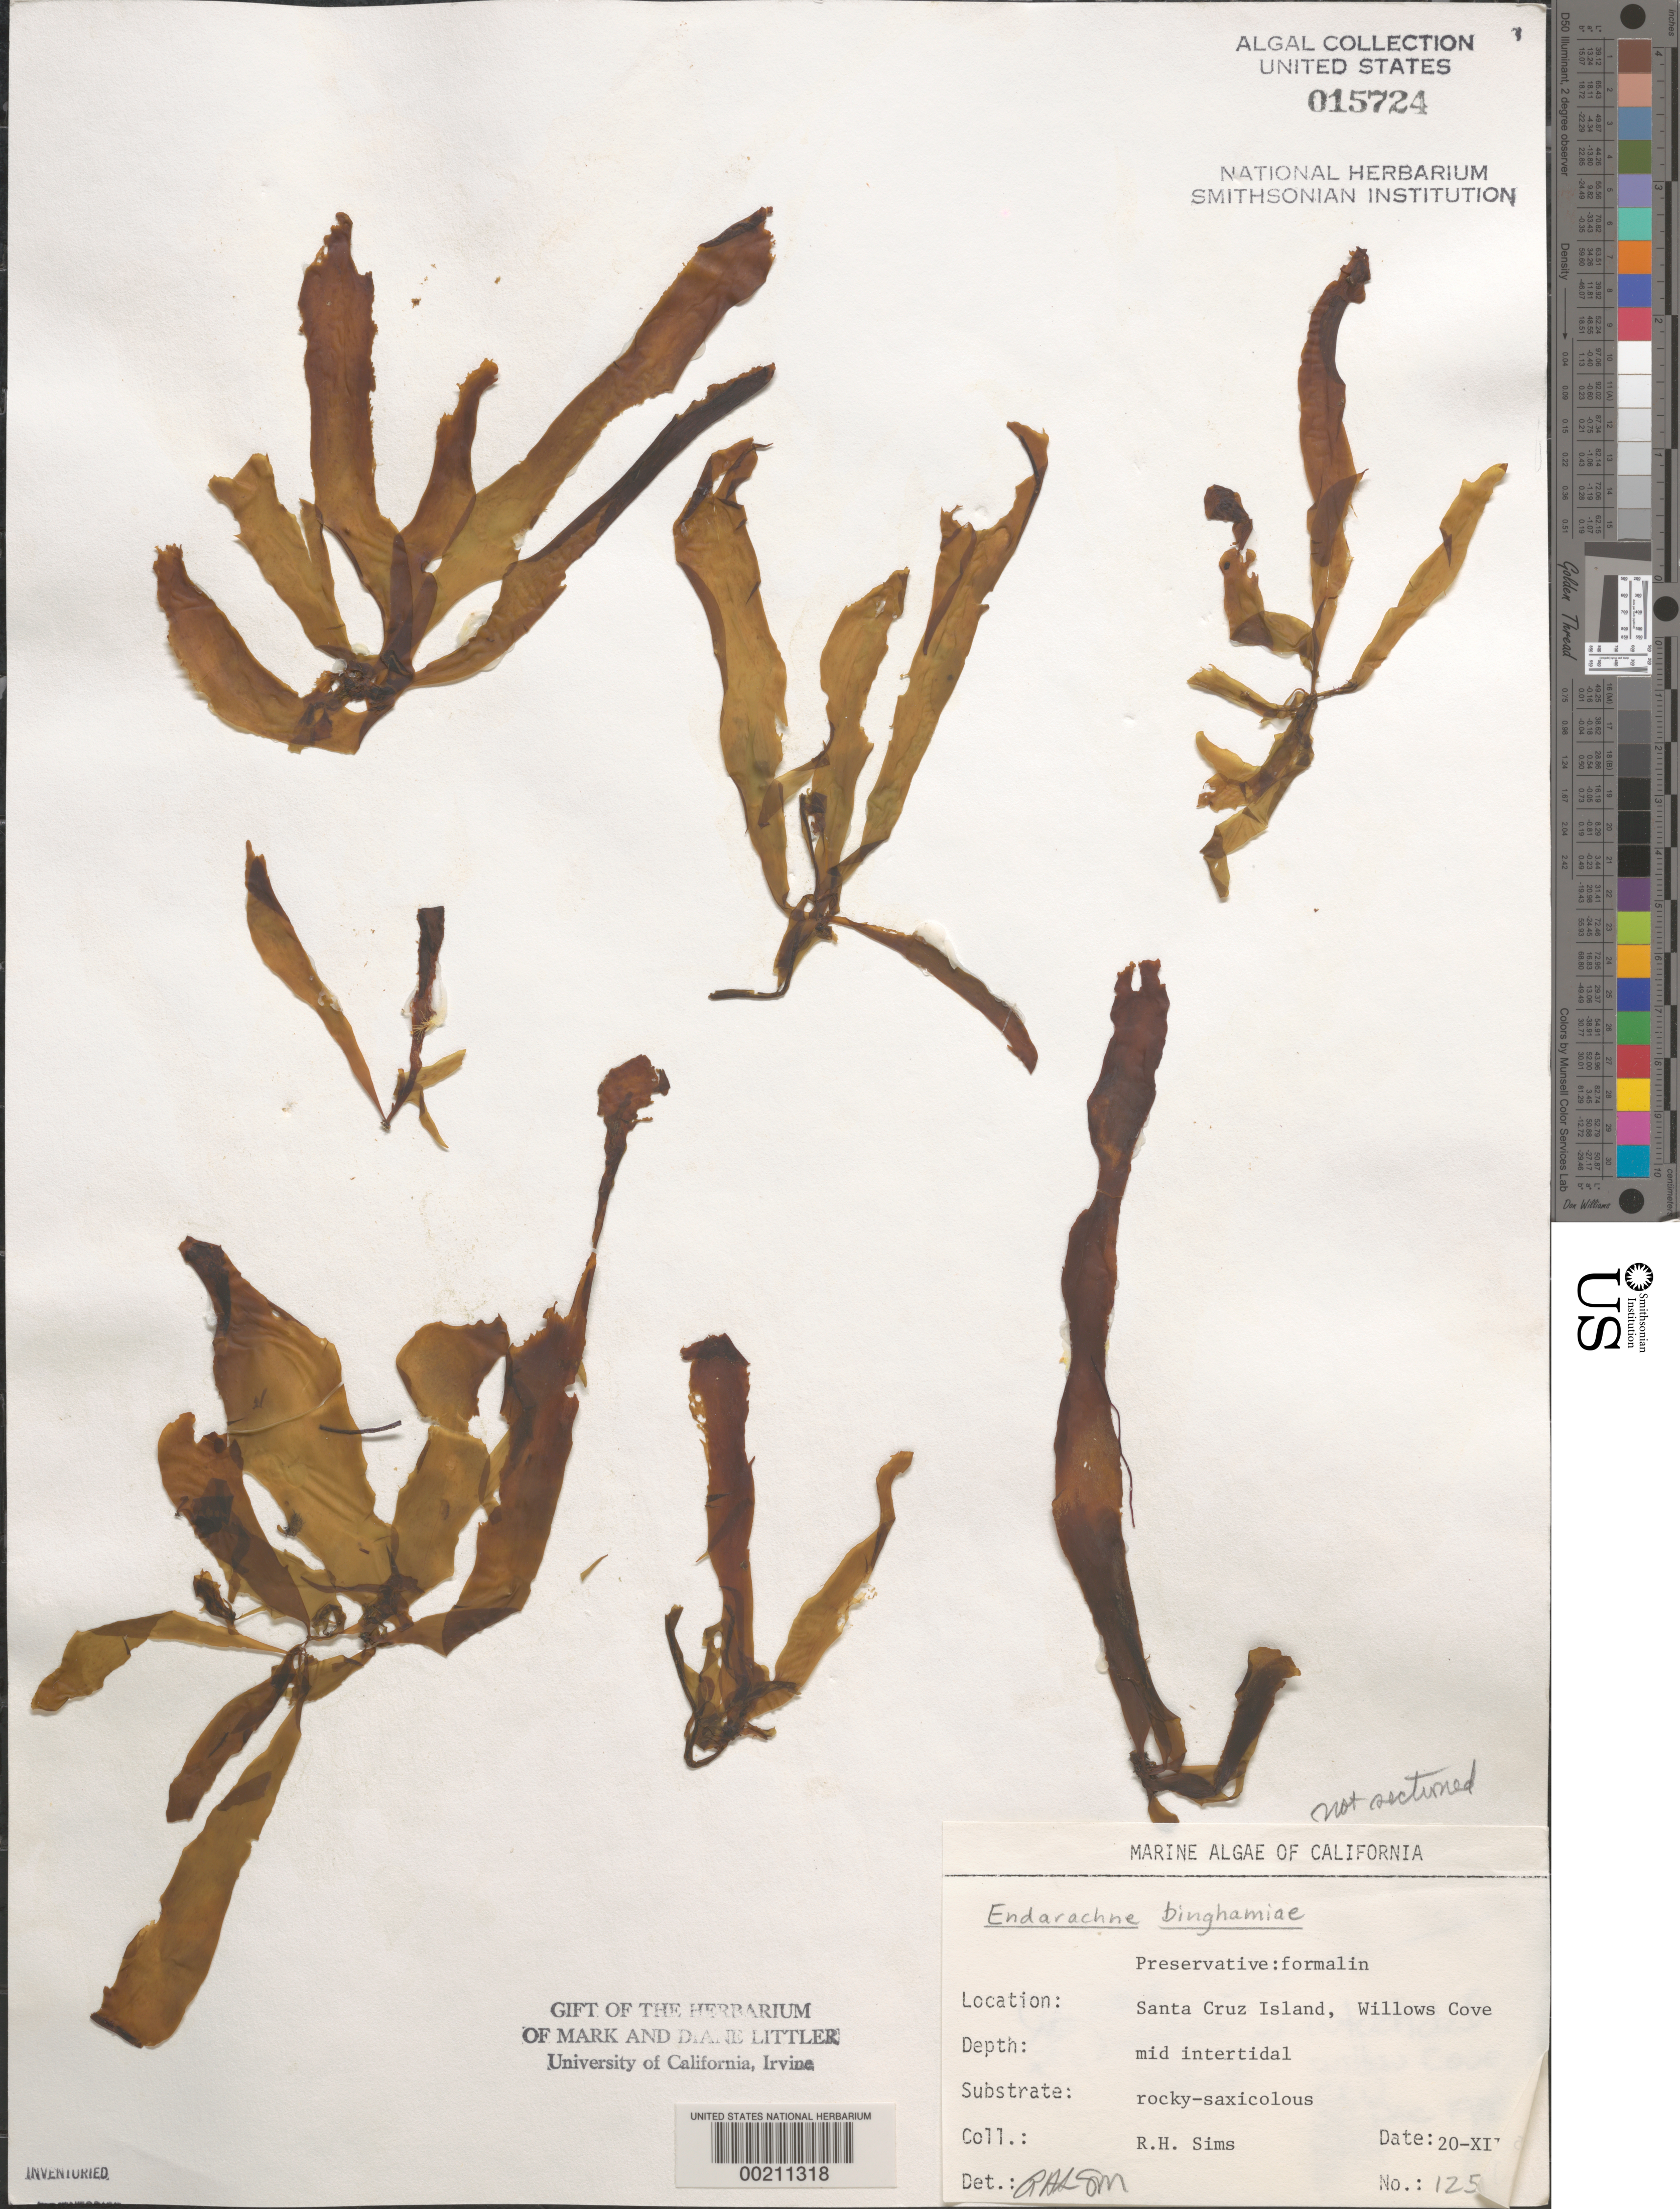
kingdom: Chromista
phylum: Ochrophyta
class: Phaeophyceae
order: Scytosiphonales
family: Scytosiphonaceae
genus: Petalonia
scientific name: Petalonia binghamiae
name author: (J. Agardh) K.L.Vinogr.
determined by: Algae name updating Project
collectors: R. H. Sims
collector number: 125-cru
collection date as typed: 20 Dec 1975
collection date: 1975-12-20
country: United States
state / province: California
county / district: Santa Barbara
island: Santa Cruz Island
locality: Willows Cove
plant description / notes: BLM-SOCALBIGHT Rocky Intertidal Survey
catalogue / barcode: US 15724